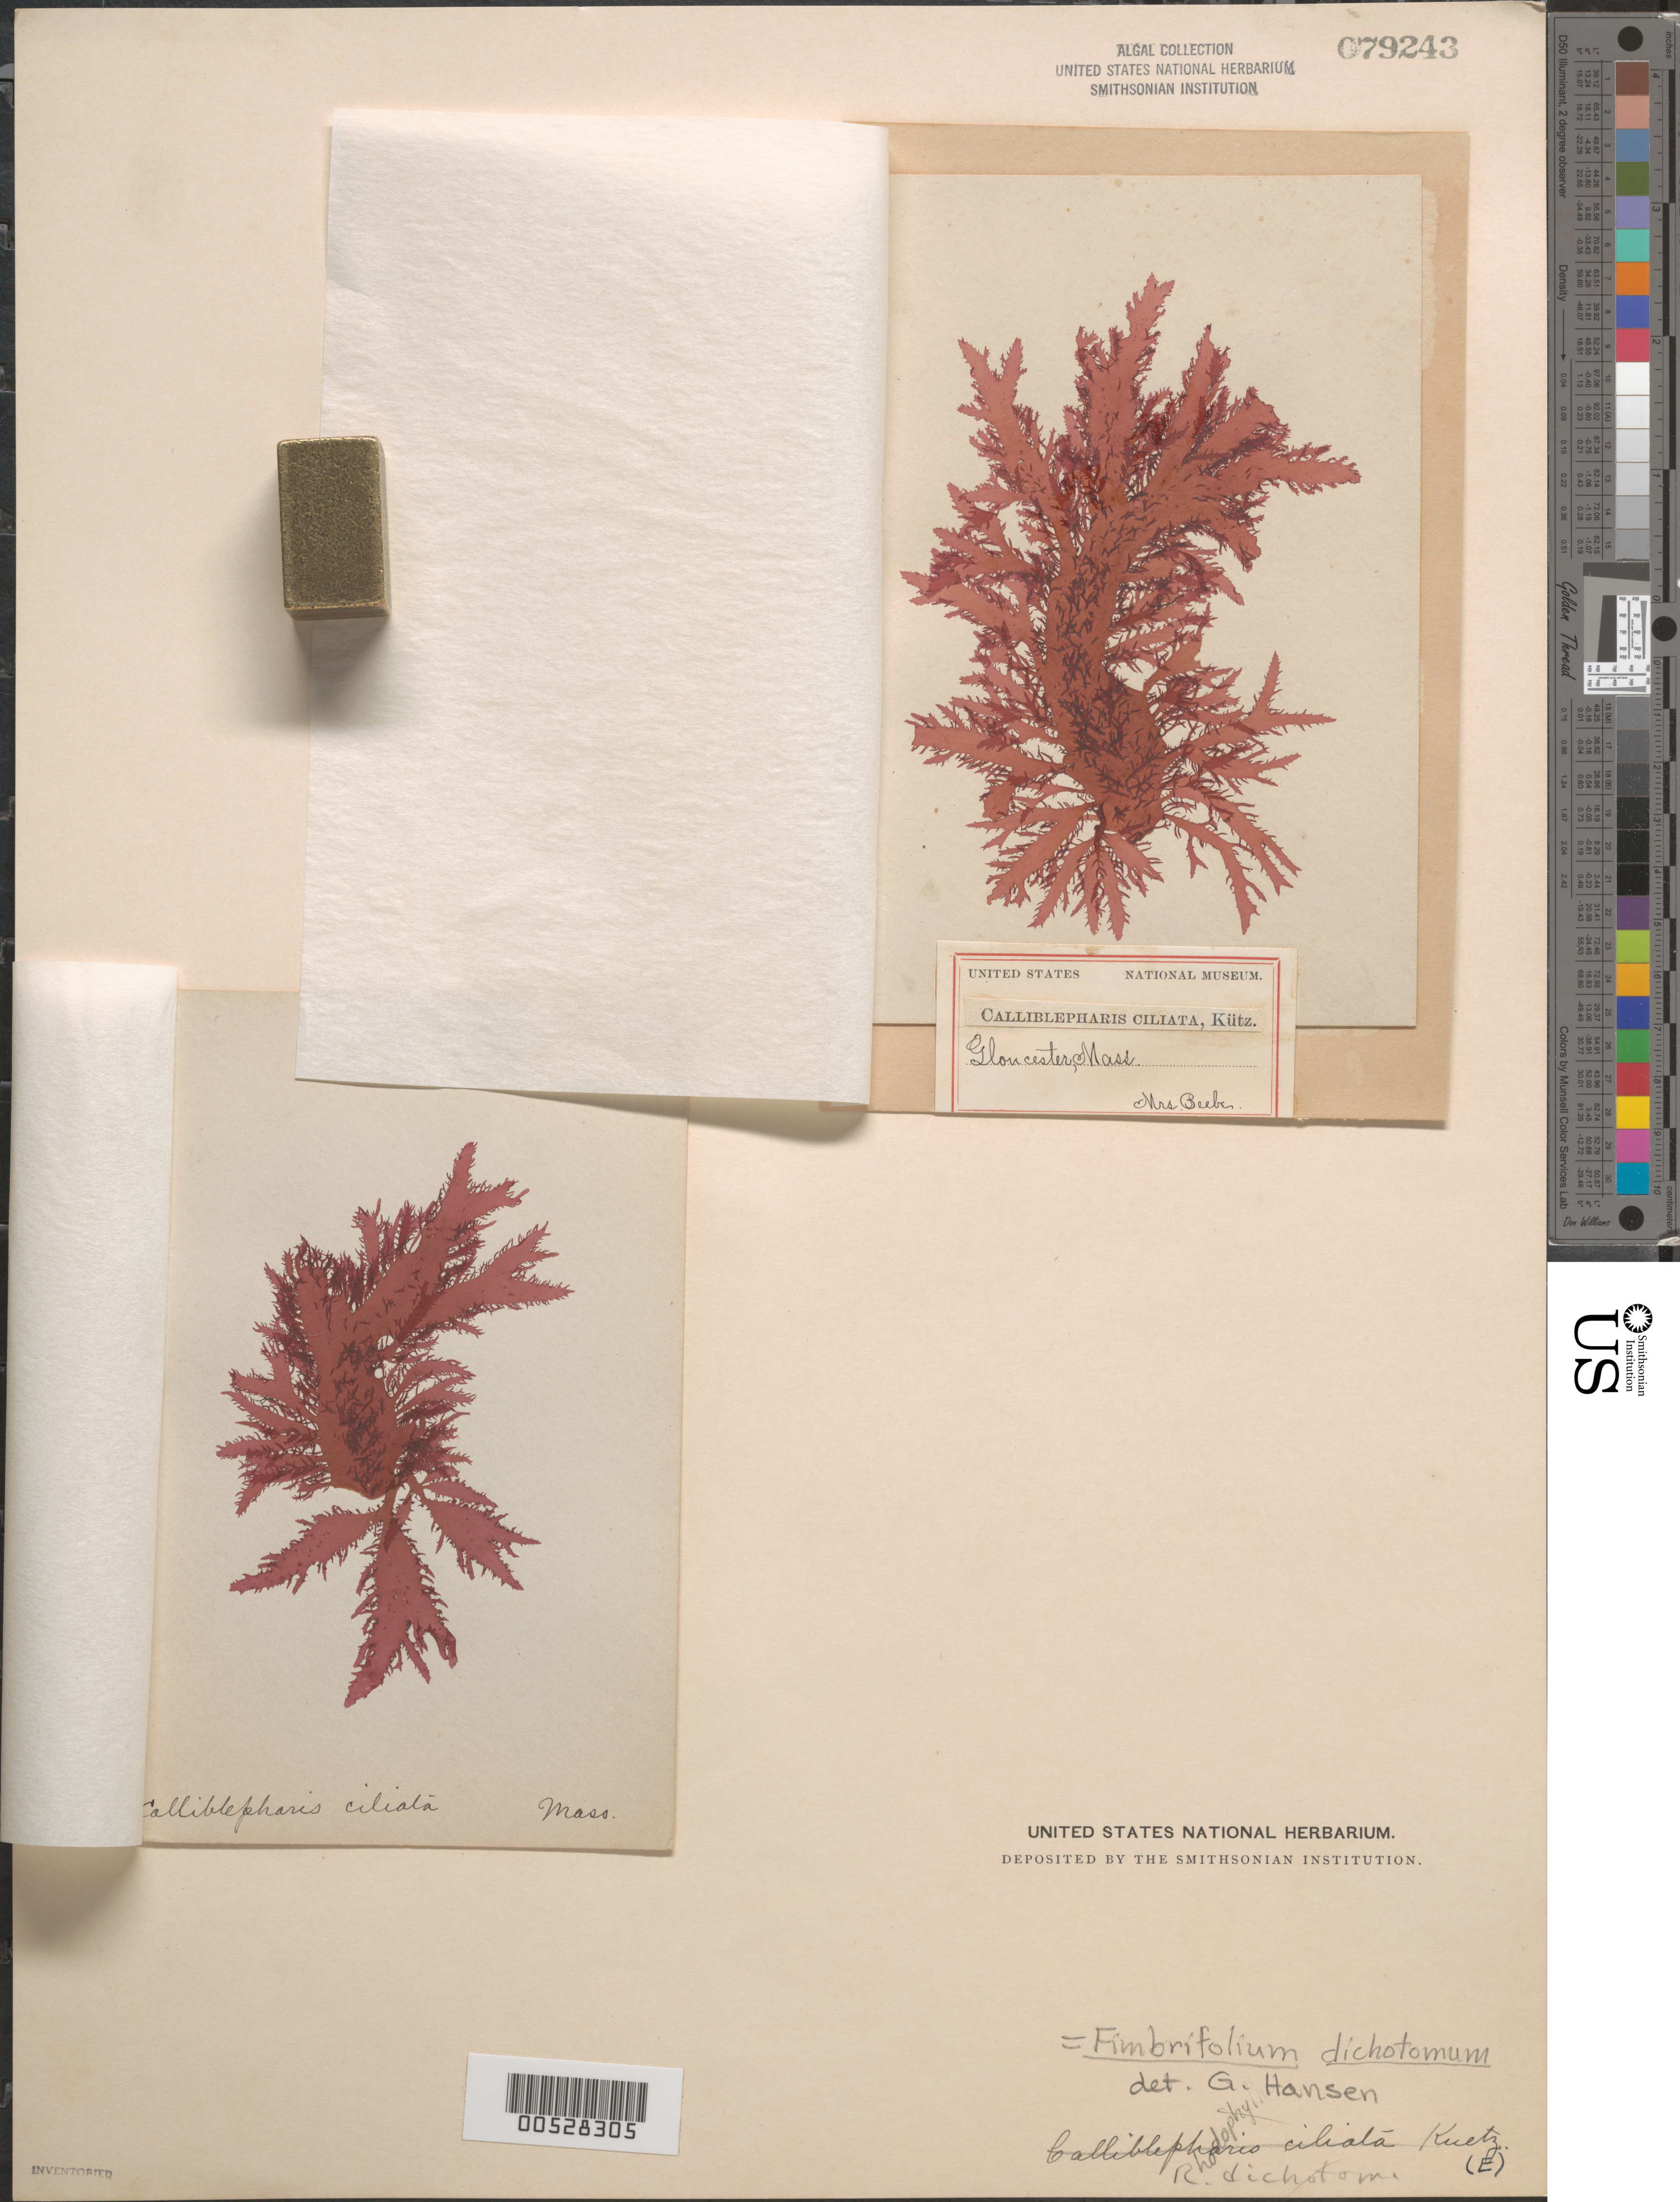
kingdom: Plantae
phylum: Rhodophyta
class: Florideophyceae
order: Gigartinales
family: Cystocloniaceae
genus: Fimbrifolium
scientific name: Fimbrifolium dichotomum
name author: (Lepechin) Hansen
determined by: Hansen, G. I.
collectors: S. Beebe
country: United States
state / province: Massachusetts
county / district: Essex County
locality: Gloucester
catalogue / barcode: US 79243